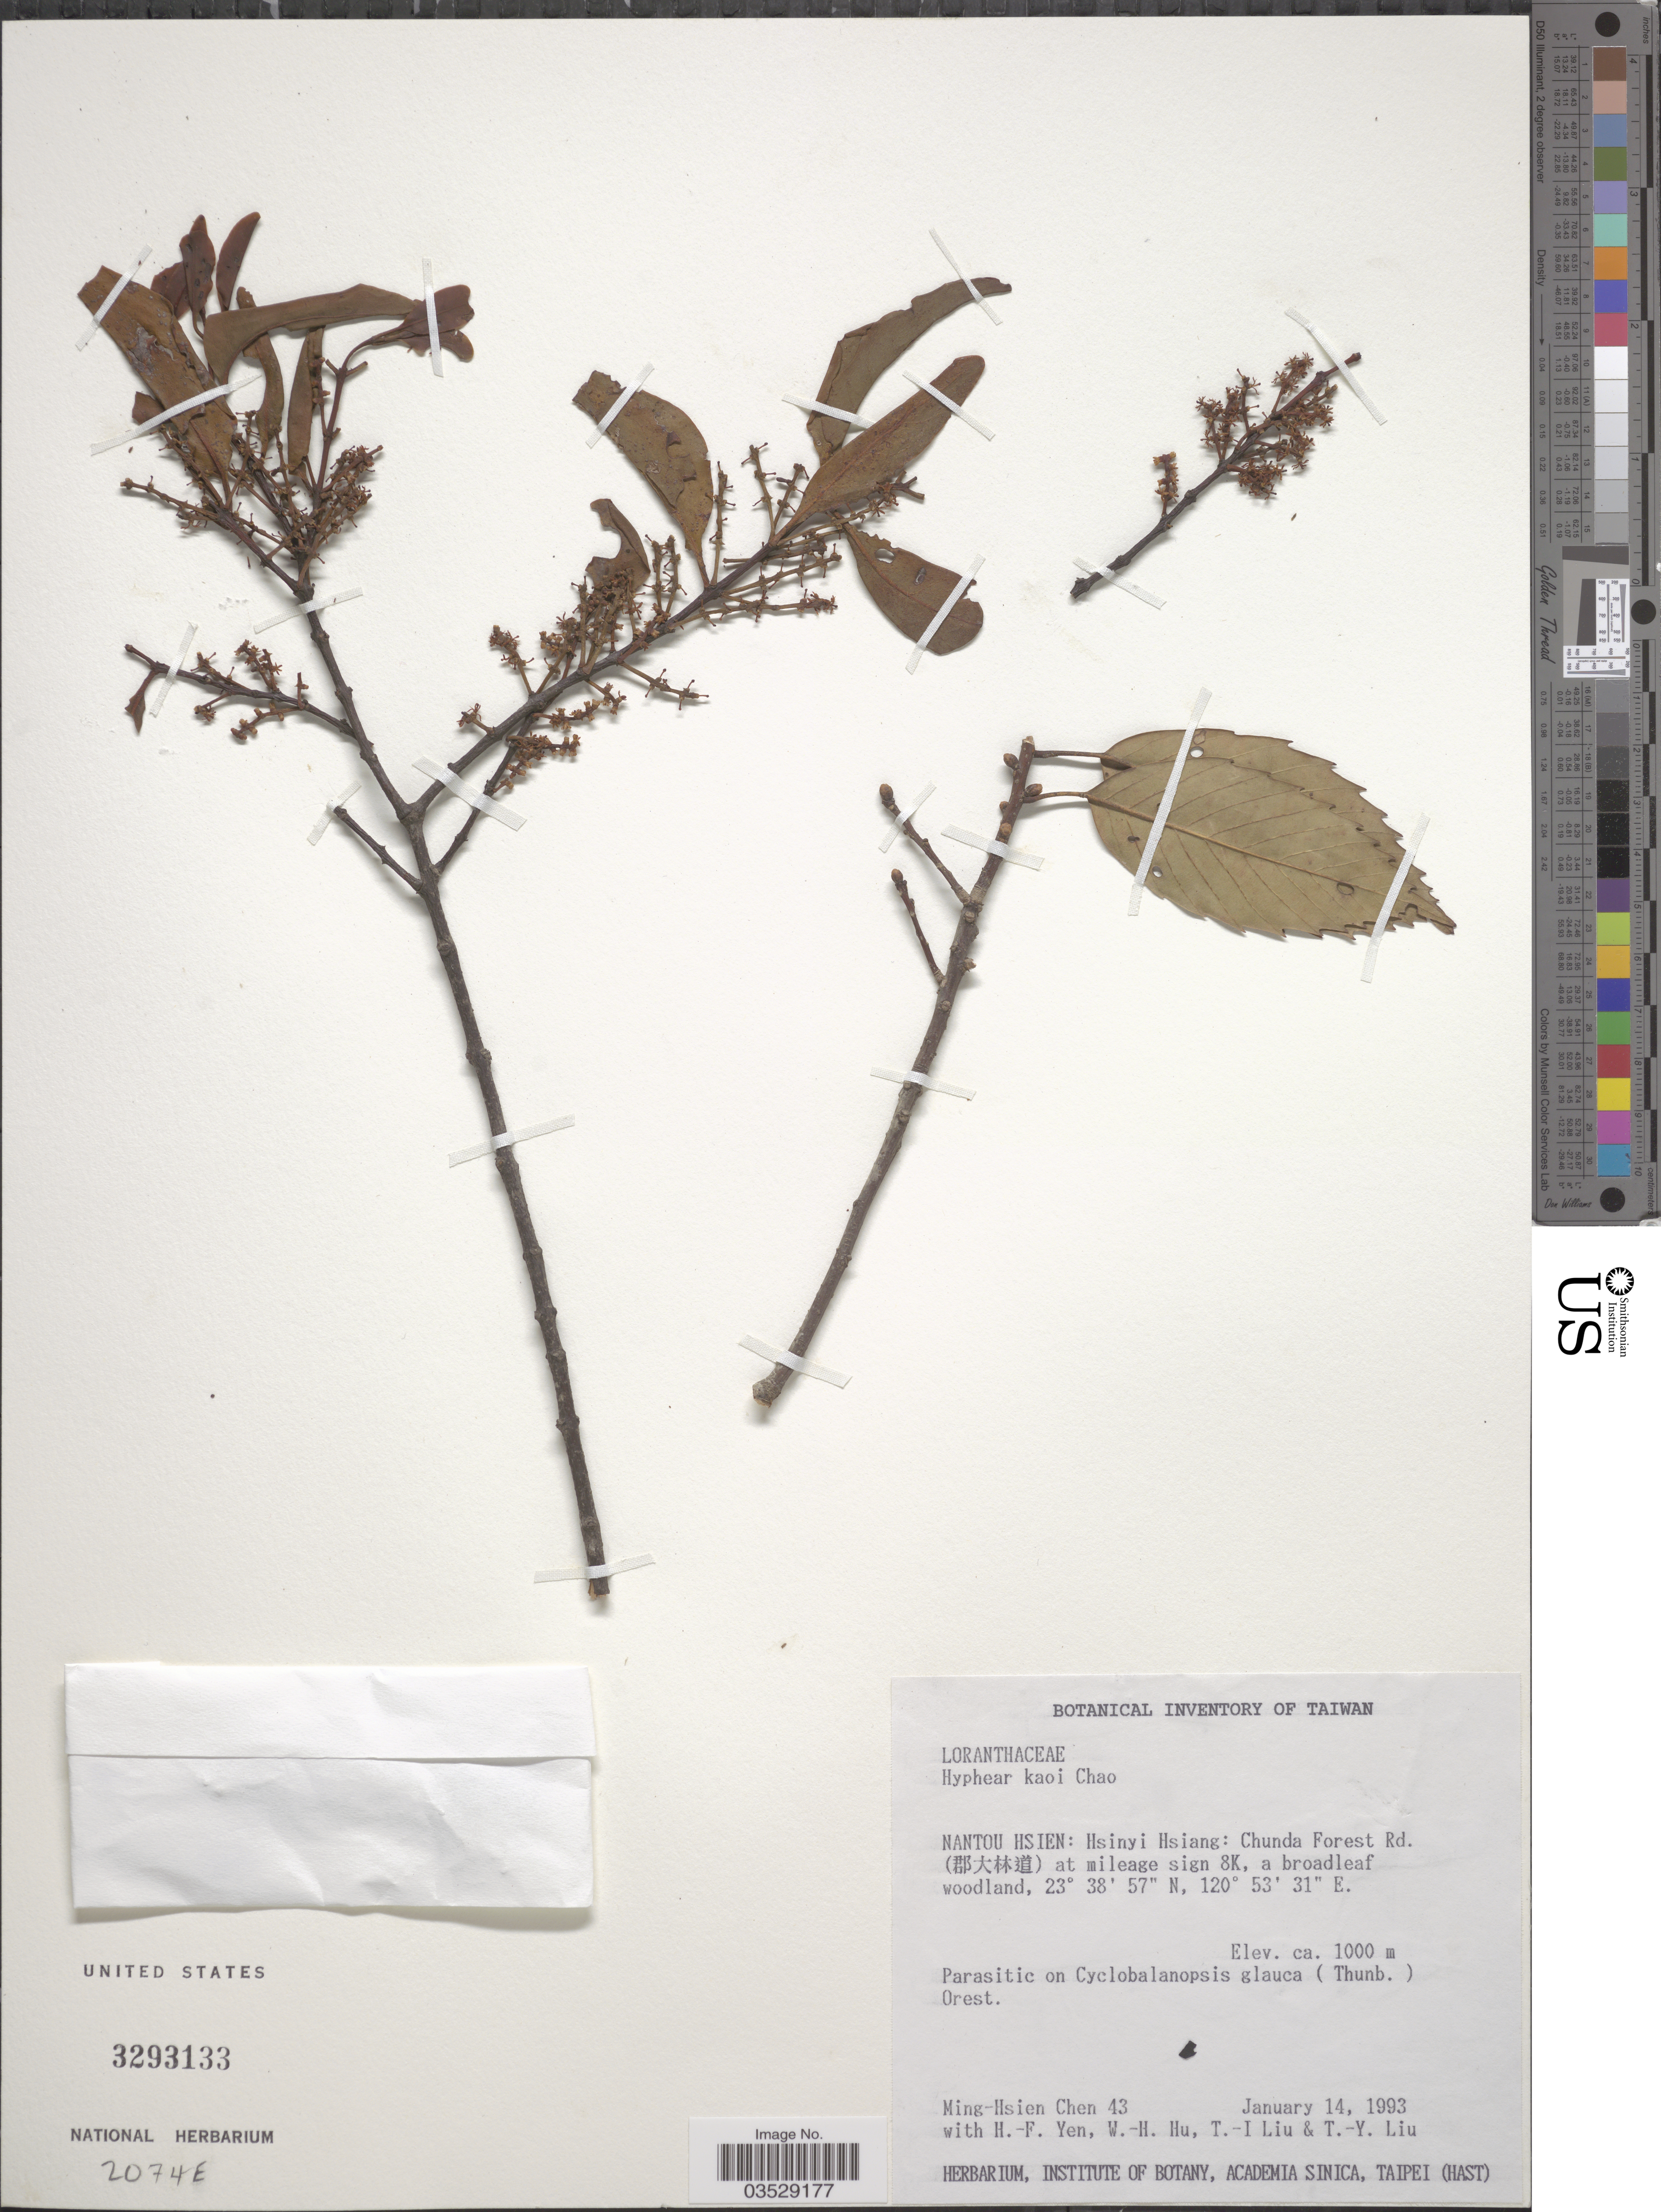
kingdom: Plantae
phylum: Tracheophyta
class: Magnoliopsida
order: Santalales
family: Loranthaceae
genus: Loranthus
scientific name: Loranthus kaoi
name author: (J.M.Chao) H.S. Kiu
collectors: M. H. Chen, H. Yen, W. H. Hu, T. I. Liu & T. Y. Liu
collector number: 43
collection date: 1993-01-14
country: Taiwan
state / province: Nantou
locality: Nantou Hsien: Hsinyi Hsiang; Chunda Forest Rd. (X) at mileage sign 8K, a broadleaf woodland.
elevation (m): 1000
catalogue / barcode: US 3293133